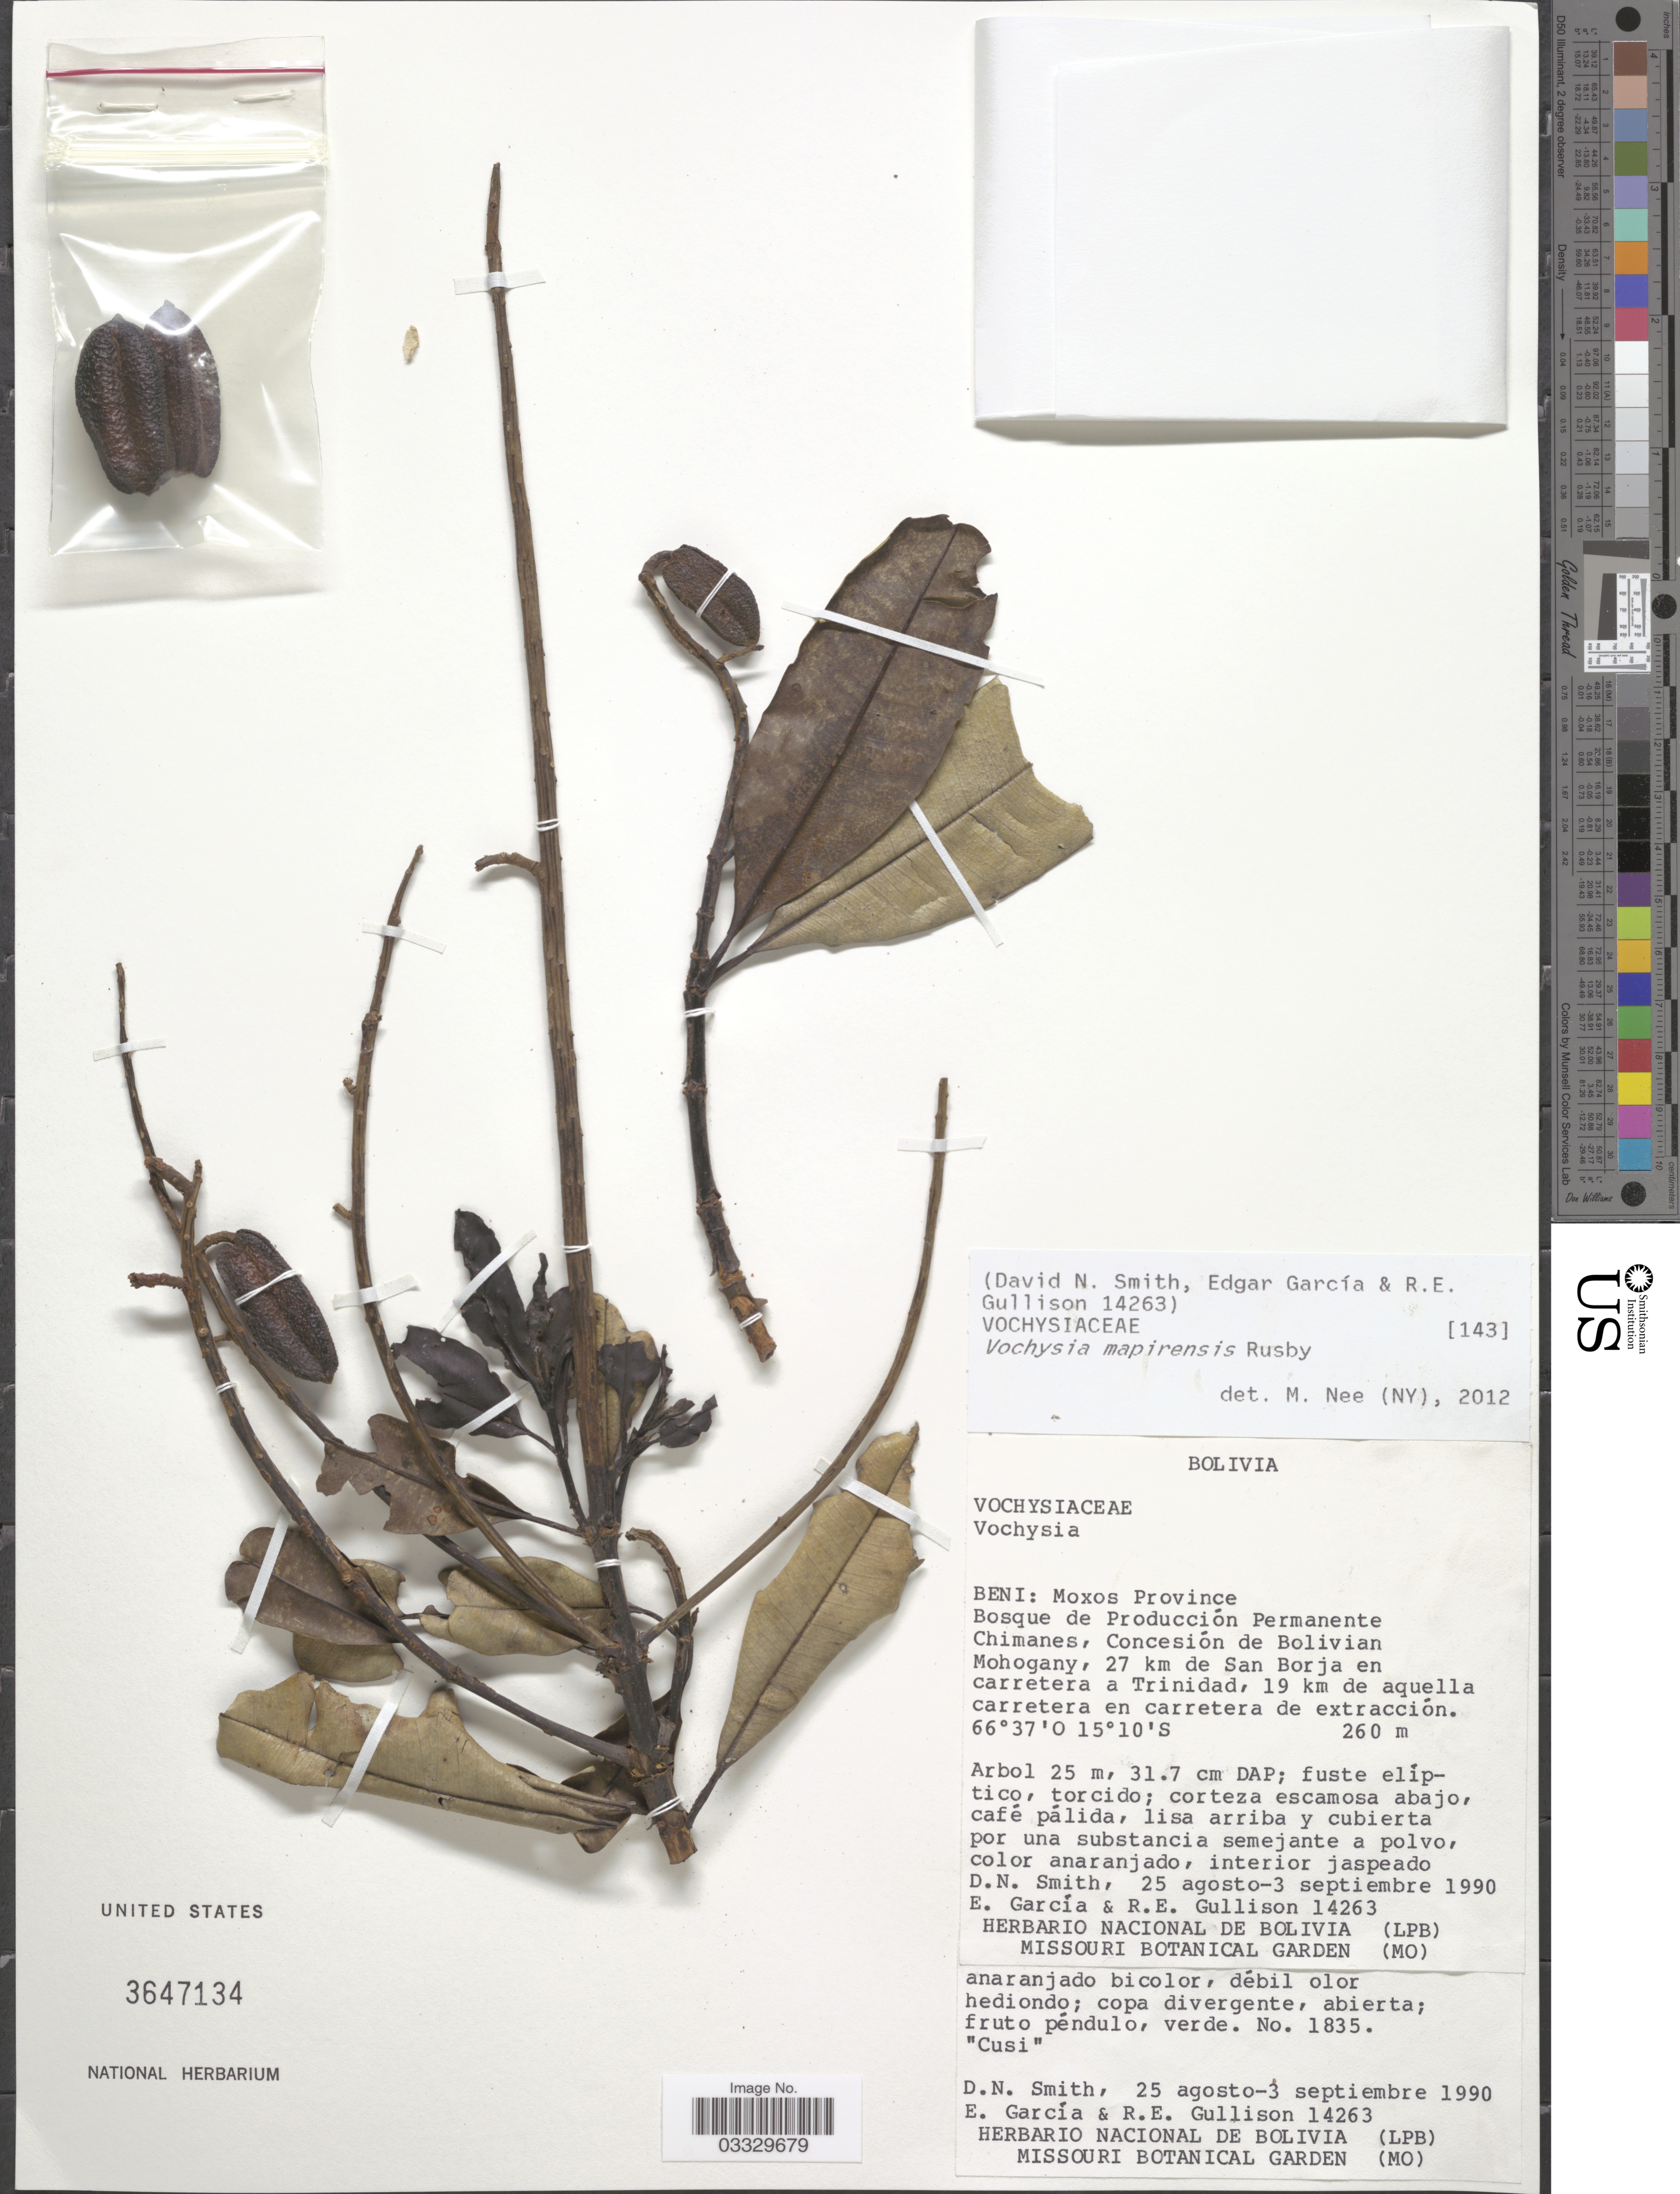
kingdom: Plantae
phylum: Tracheophyta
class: Magnoliopsida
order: Myrtales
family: Vochysiaceae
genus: Vochysia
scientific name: Vochysia mapirensis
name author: Rusby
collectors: D. Smith, E. García & R. Gullison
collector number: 14263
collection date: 1990-08-25/1990-09-03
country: Bolivia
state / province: Beni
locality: Moxos Province. Bosque de Producción Permanente Chimanes, Concesión de Bolivian Mohogany, 27 km de San Borja en carretera a Trinidad, 19 km de aquella carretera en carretera de extracción.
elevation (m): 260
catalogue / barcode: US 3647134